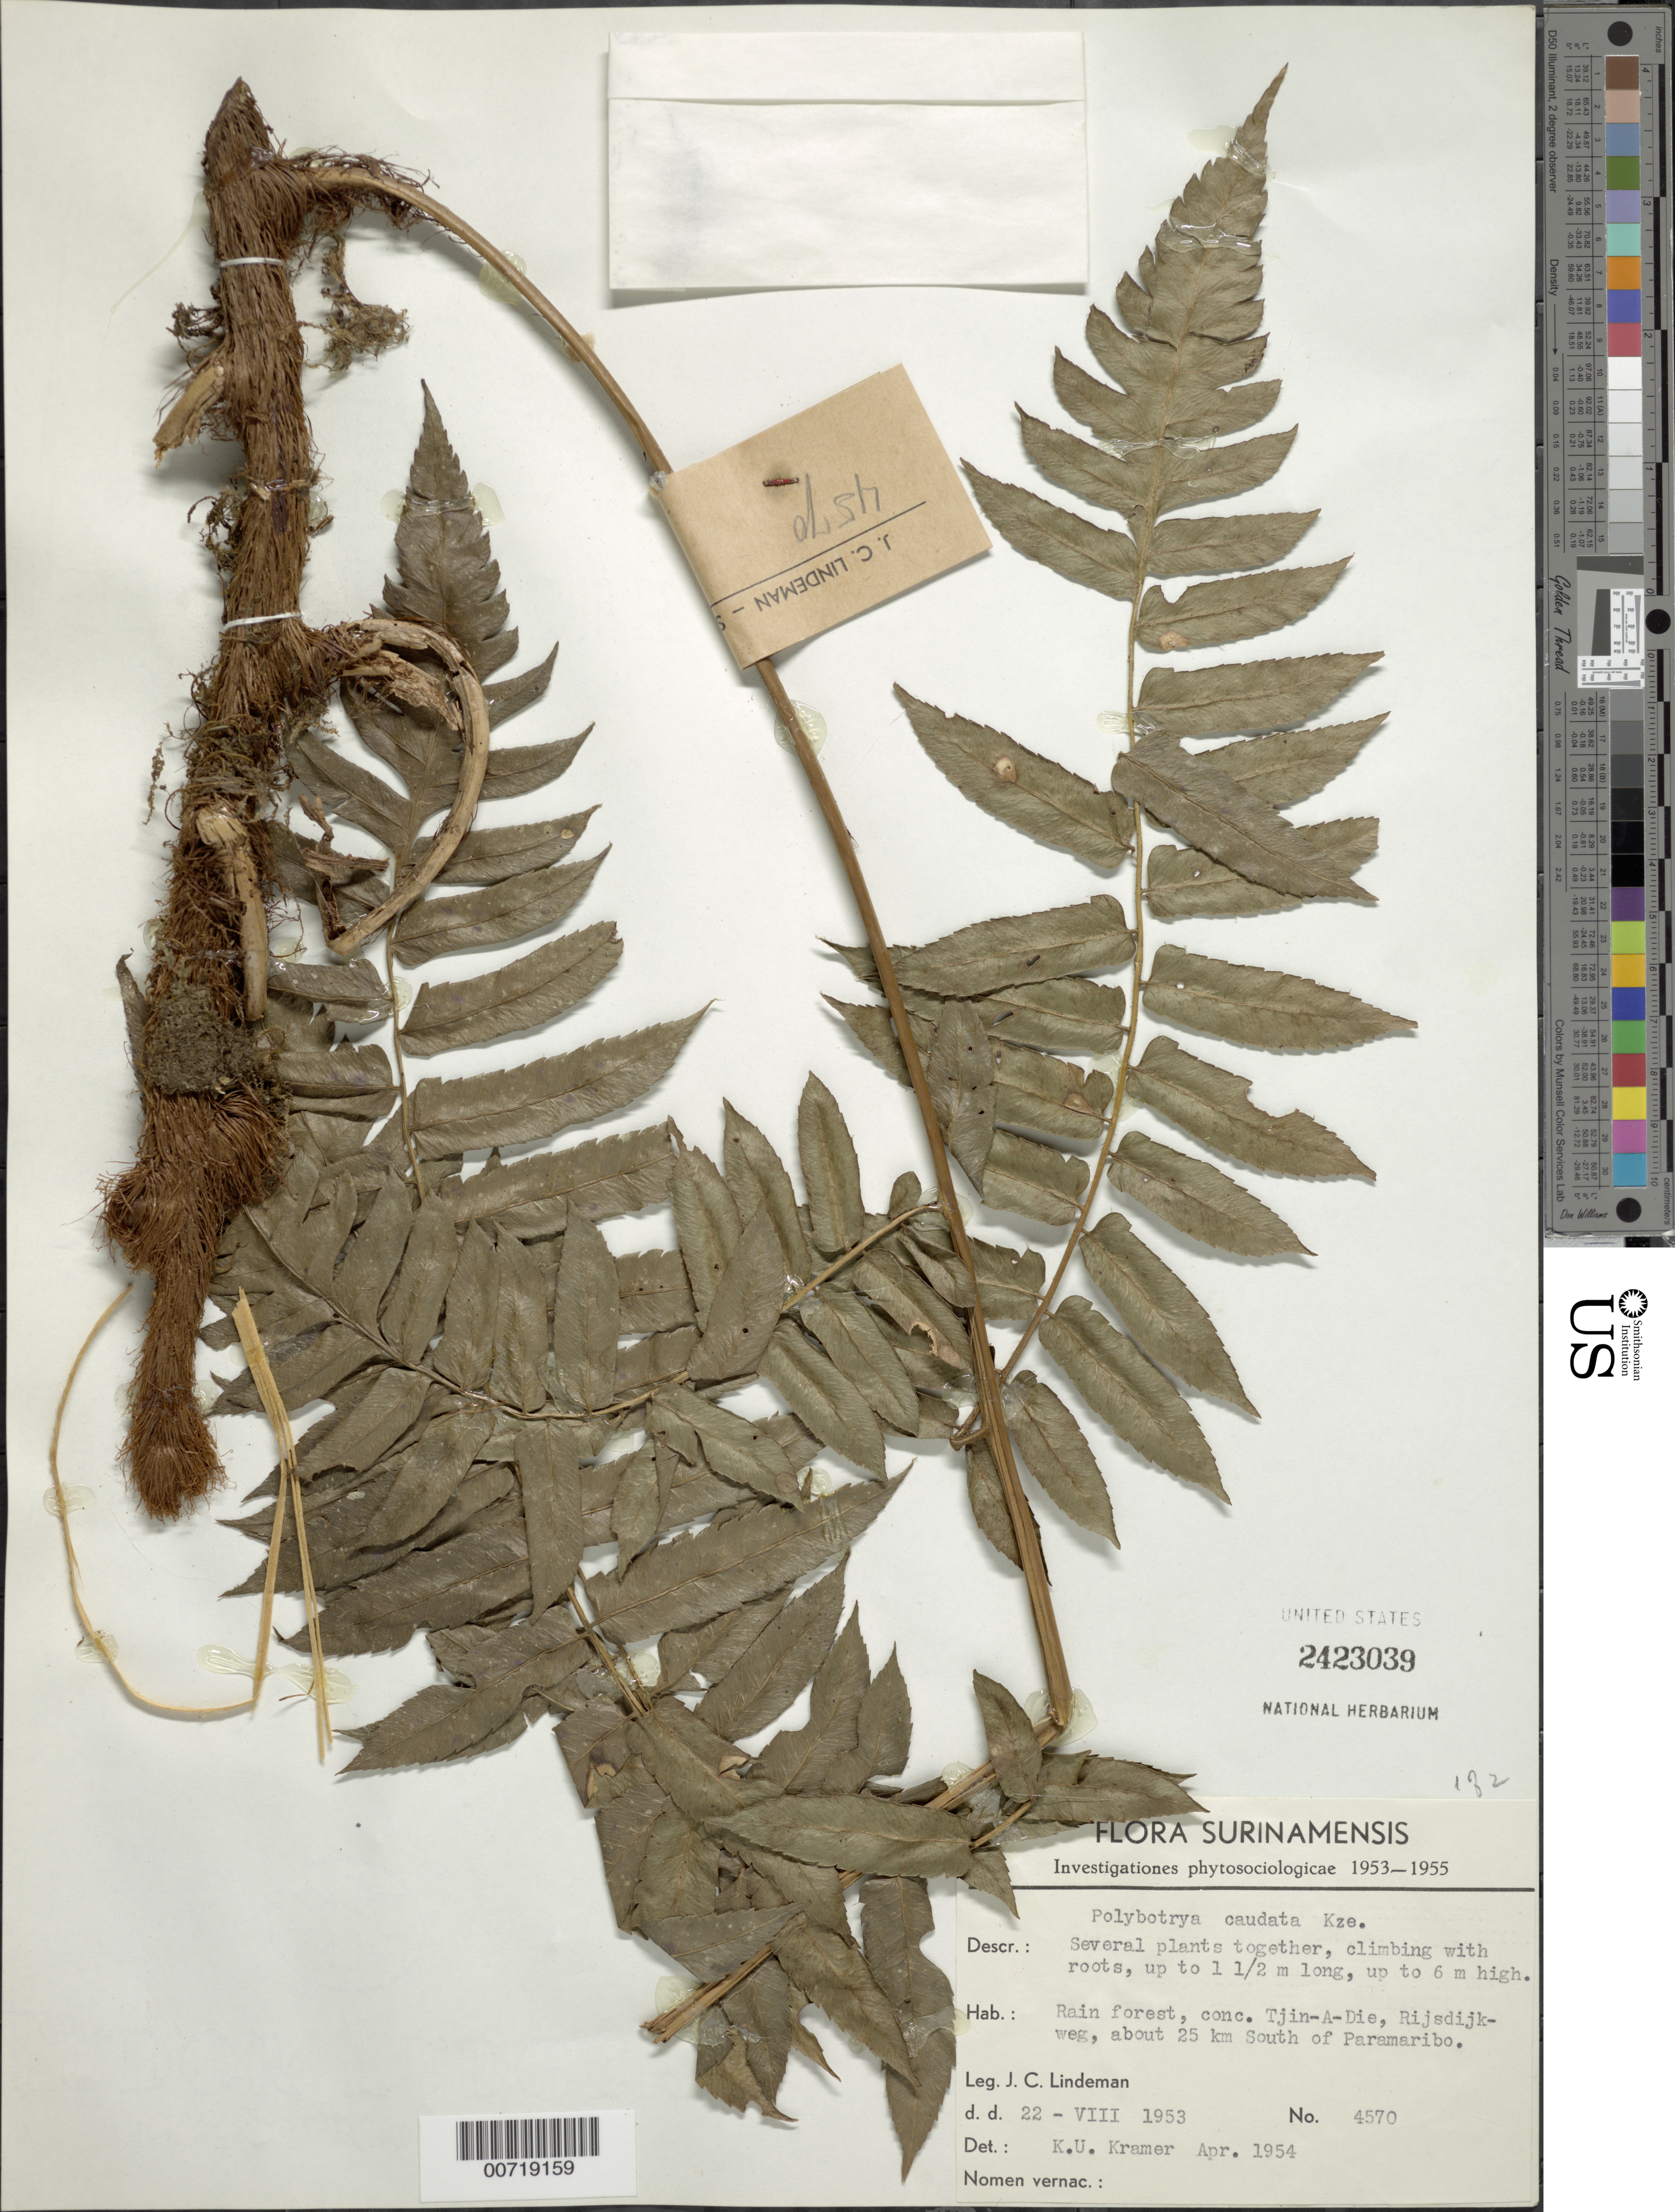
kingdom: Plantae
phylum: Tracheophyta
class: Polypodiopsida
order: Polypodiales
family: Dryopteridaceae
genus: Polybotrya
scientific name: Polybotrya caudata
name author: Kunze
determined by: Kramer, K. U.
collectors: J. C. Lindeman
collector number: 4570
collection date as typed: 22-Aug-53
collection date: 1953-08-22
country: Suriname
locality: Paramaribo, 25 km S of, concession Tjin A die, Rijsdijkweg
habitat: Rainforest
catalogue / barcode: US 2423039